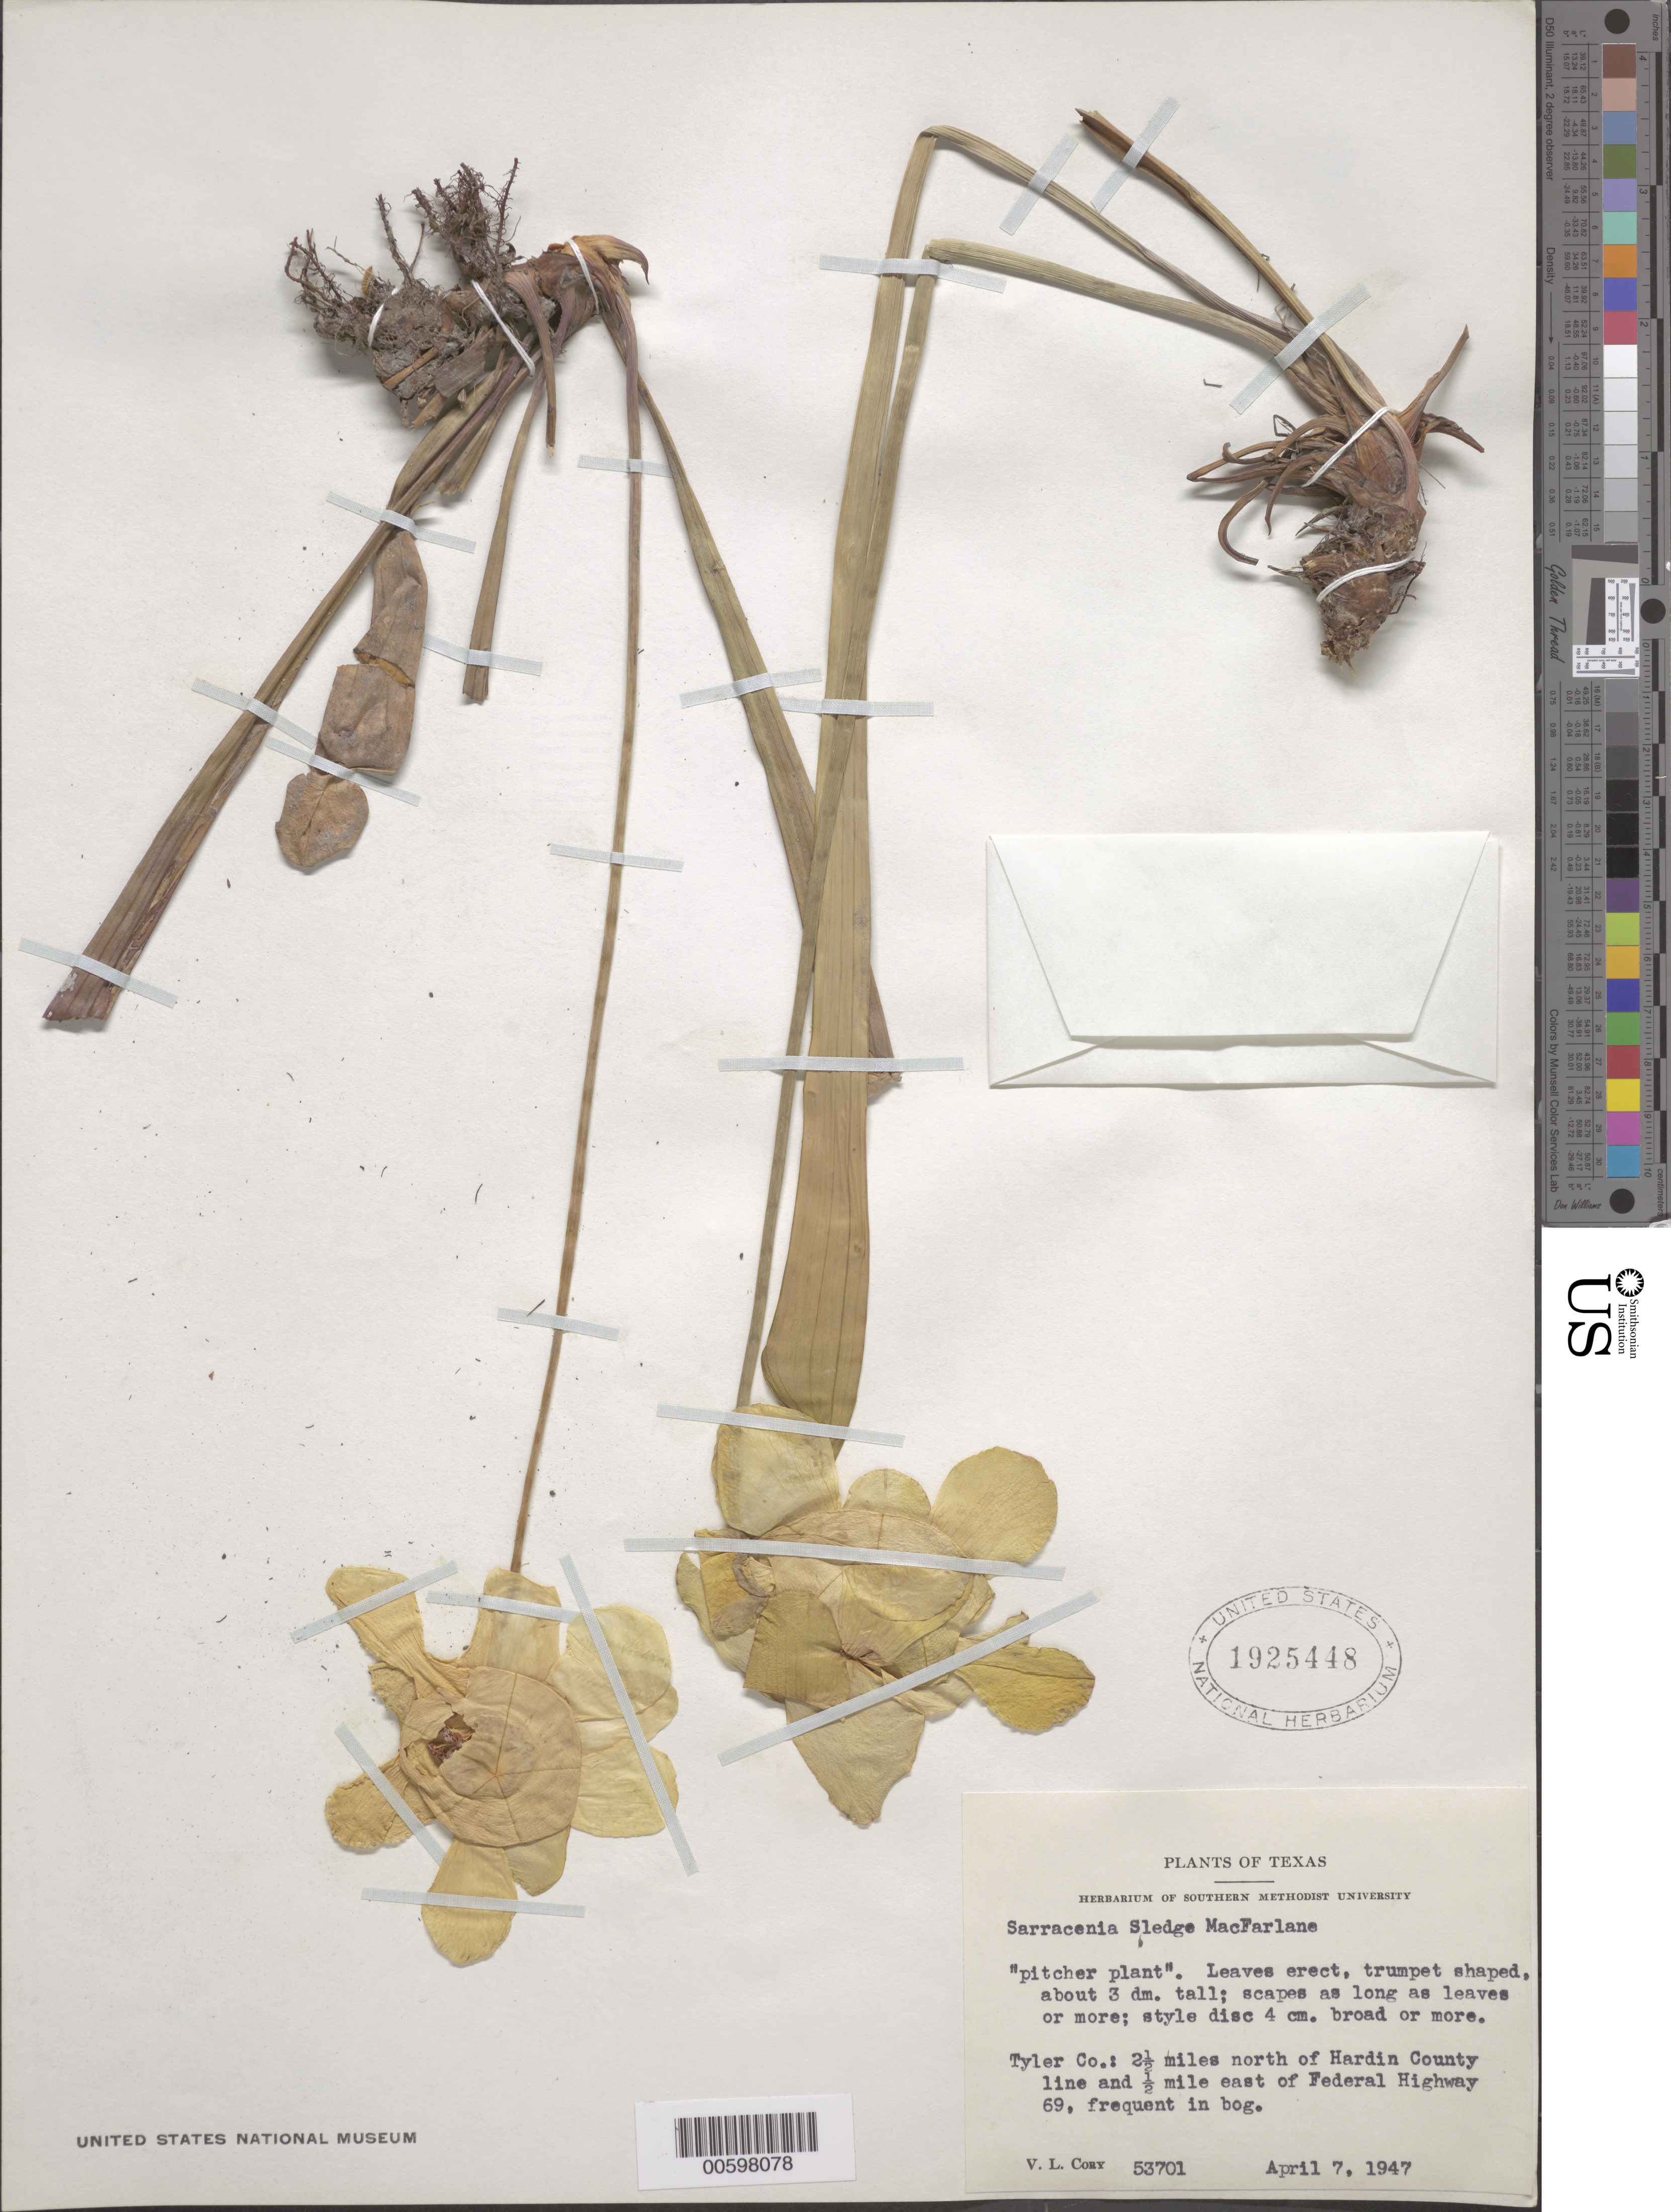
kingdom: Plantae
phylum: Tracheophyta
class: Magnoliopsida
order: Ericales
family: Sarraceniaceae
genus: Sarracenia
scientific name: Sarracenia alata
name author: (Alph. Wood) Alph. Wood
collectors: V. Cory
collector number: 53701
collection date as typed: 07 Apr 1947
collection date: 1947-04-07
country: United States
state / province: Texas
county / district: Tyler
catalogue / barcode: US 1925448